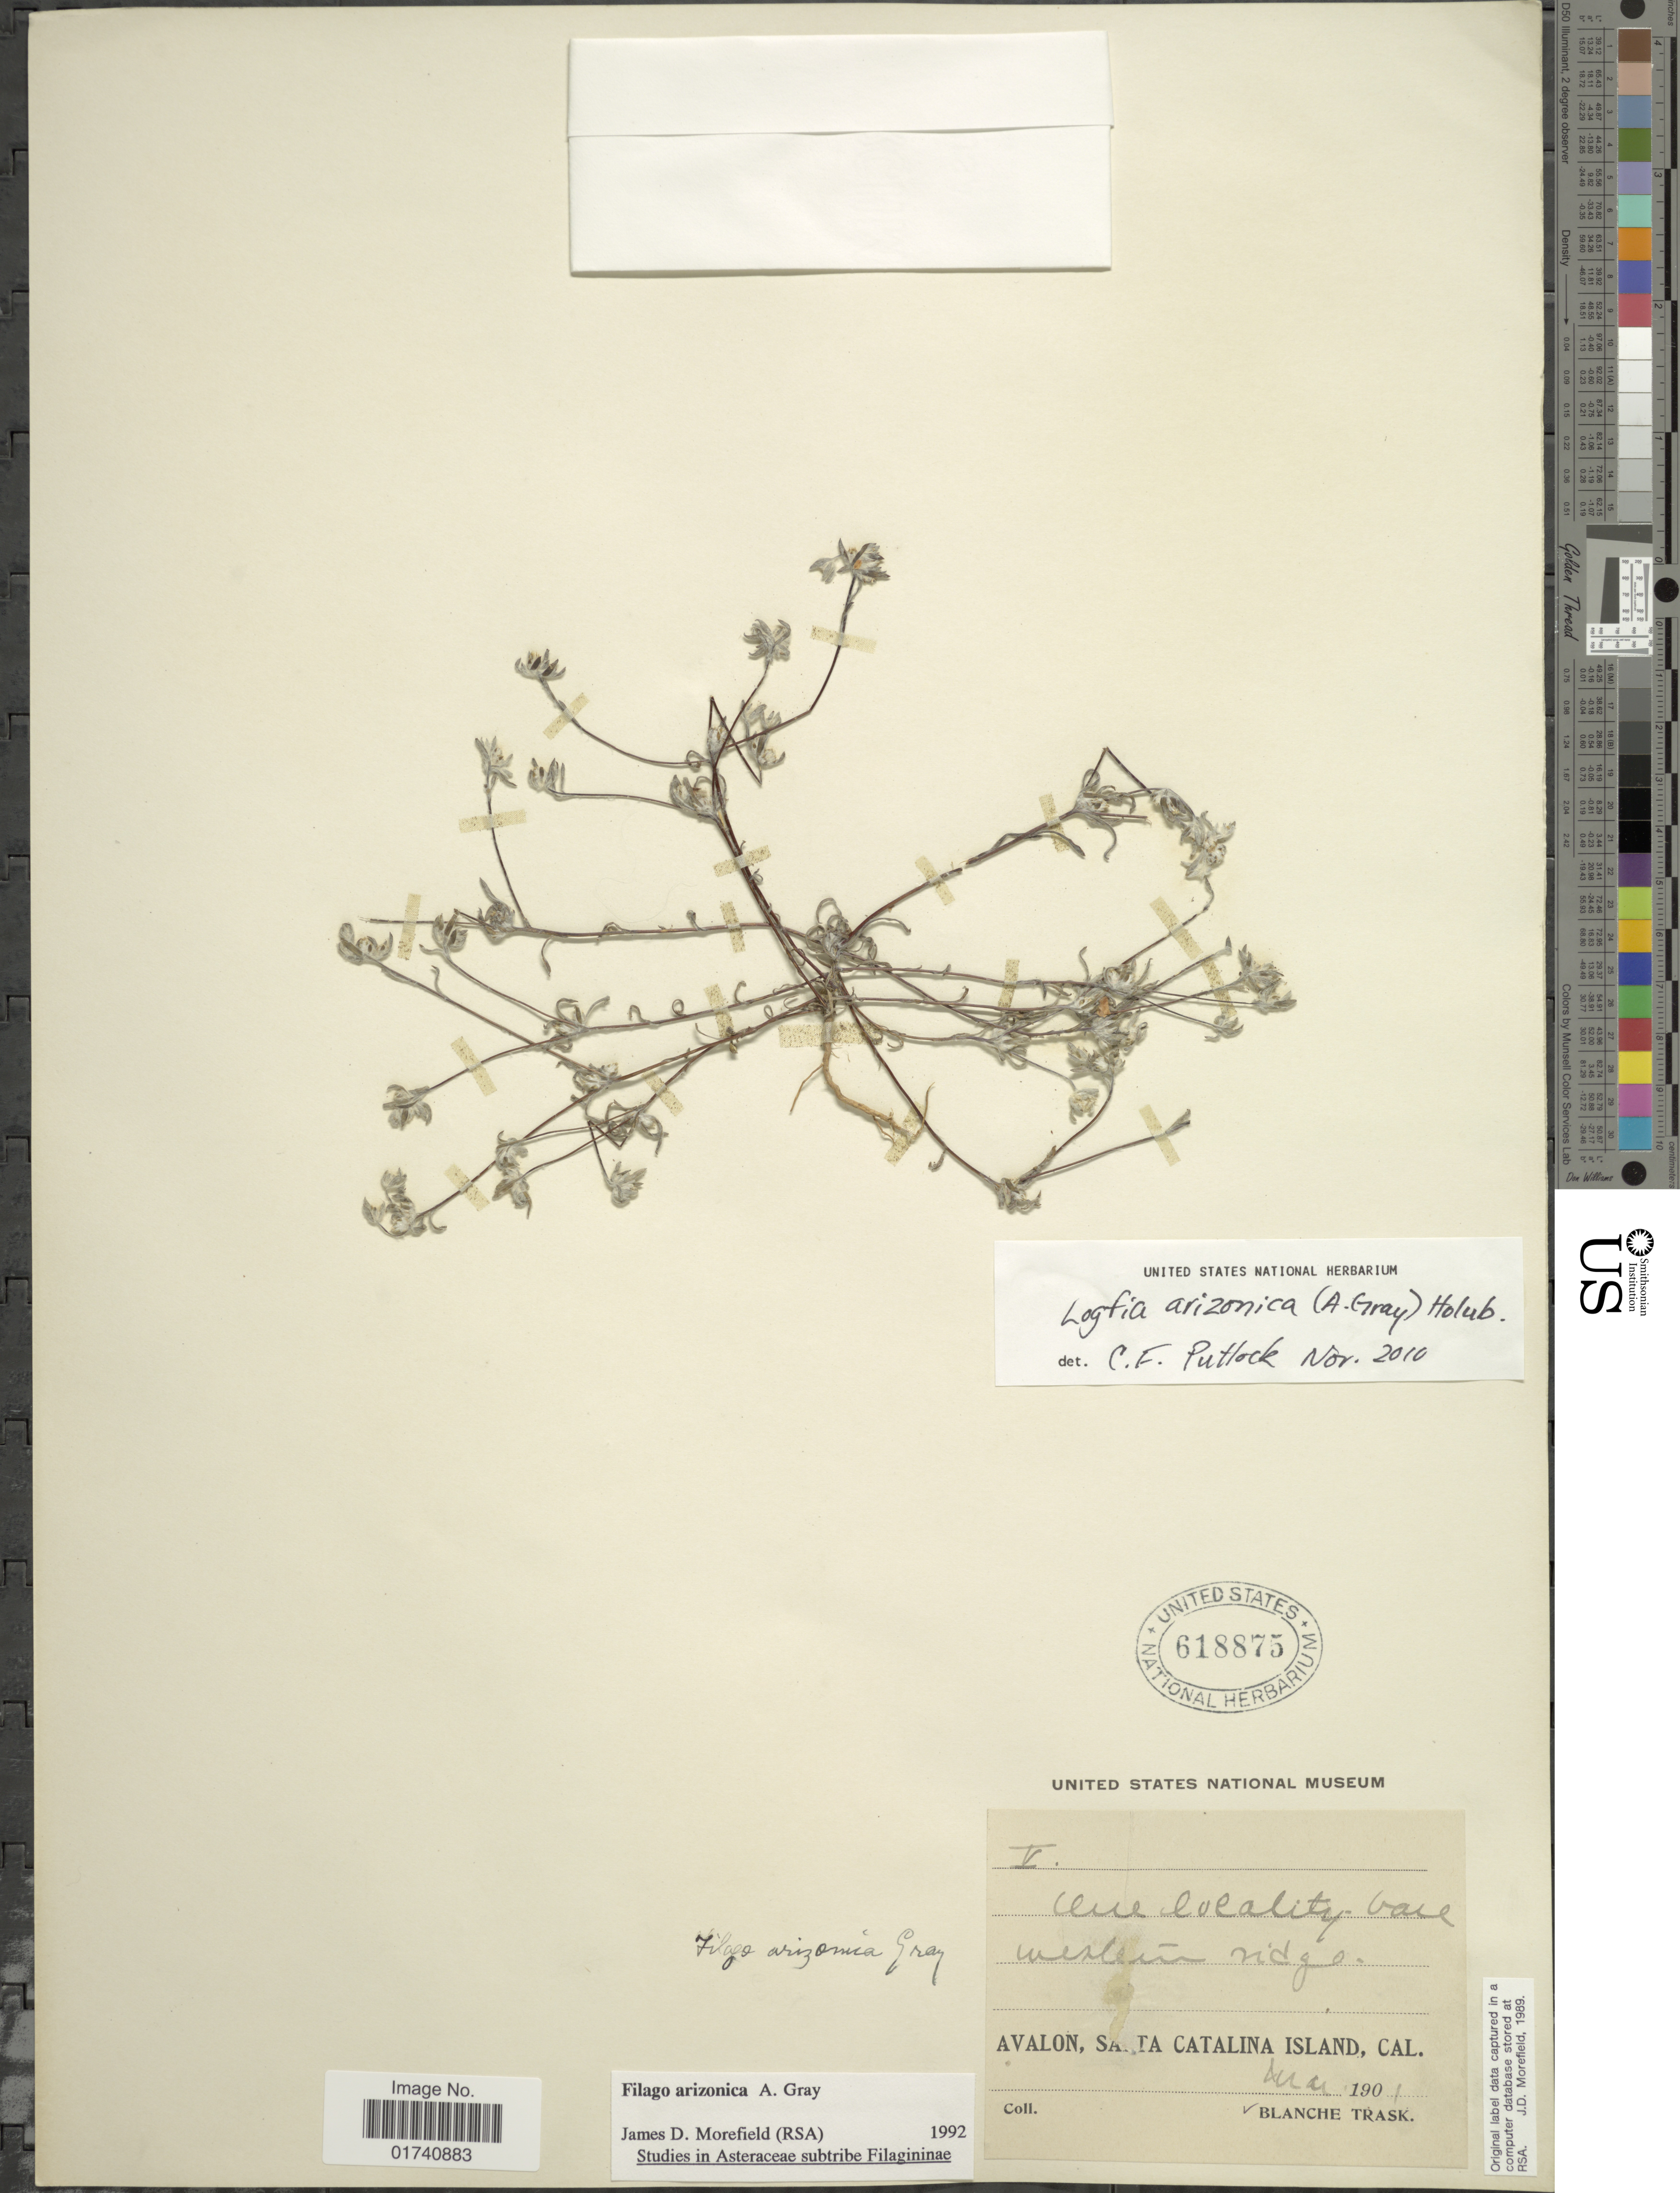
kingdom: Plantae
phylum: Tracheophyta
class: Magnoliopsida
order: Asterales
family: Asteraceae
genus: Logfia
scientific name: Logfia arizonica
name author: (A. Gray) Sch. Bip. & F.W. Schultz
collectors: B. Trask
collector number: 5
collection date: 1901-03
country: United States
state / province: California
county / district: Los Angeles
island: Santa Catalina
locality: Avalon, Santa Catalina Island, Cal.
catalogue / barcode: US 618875